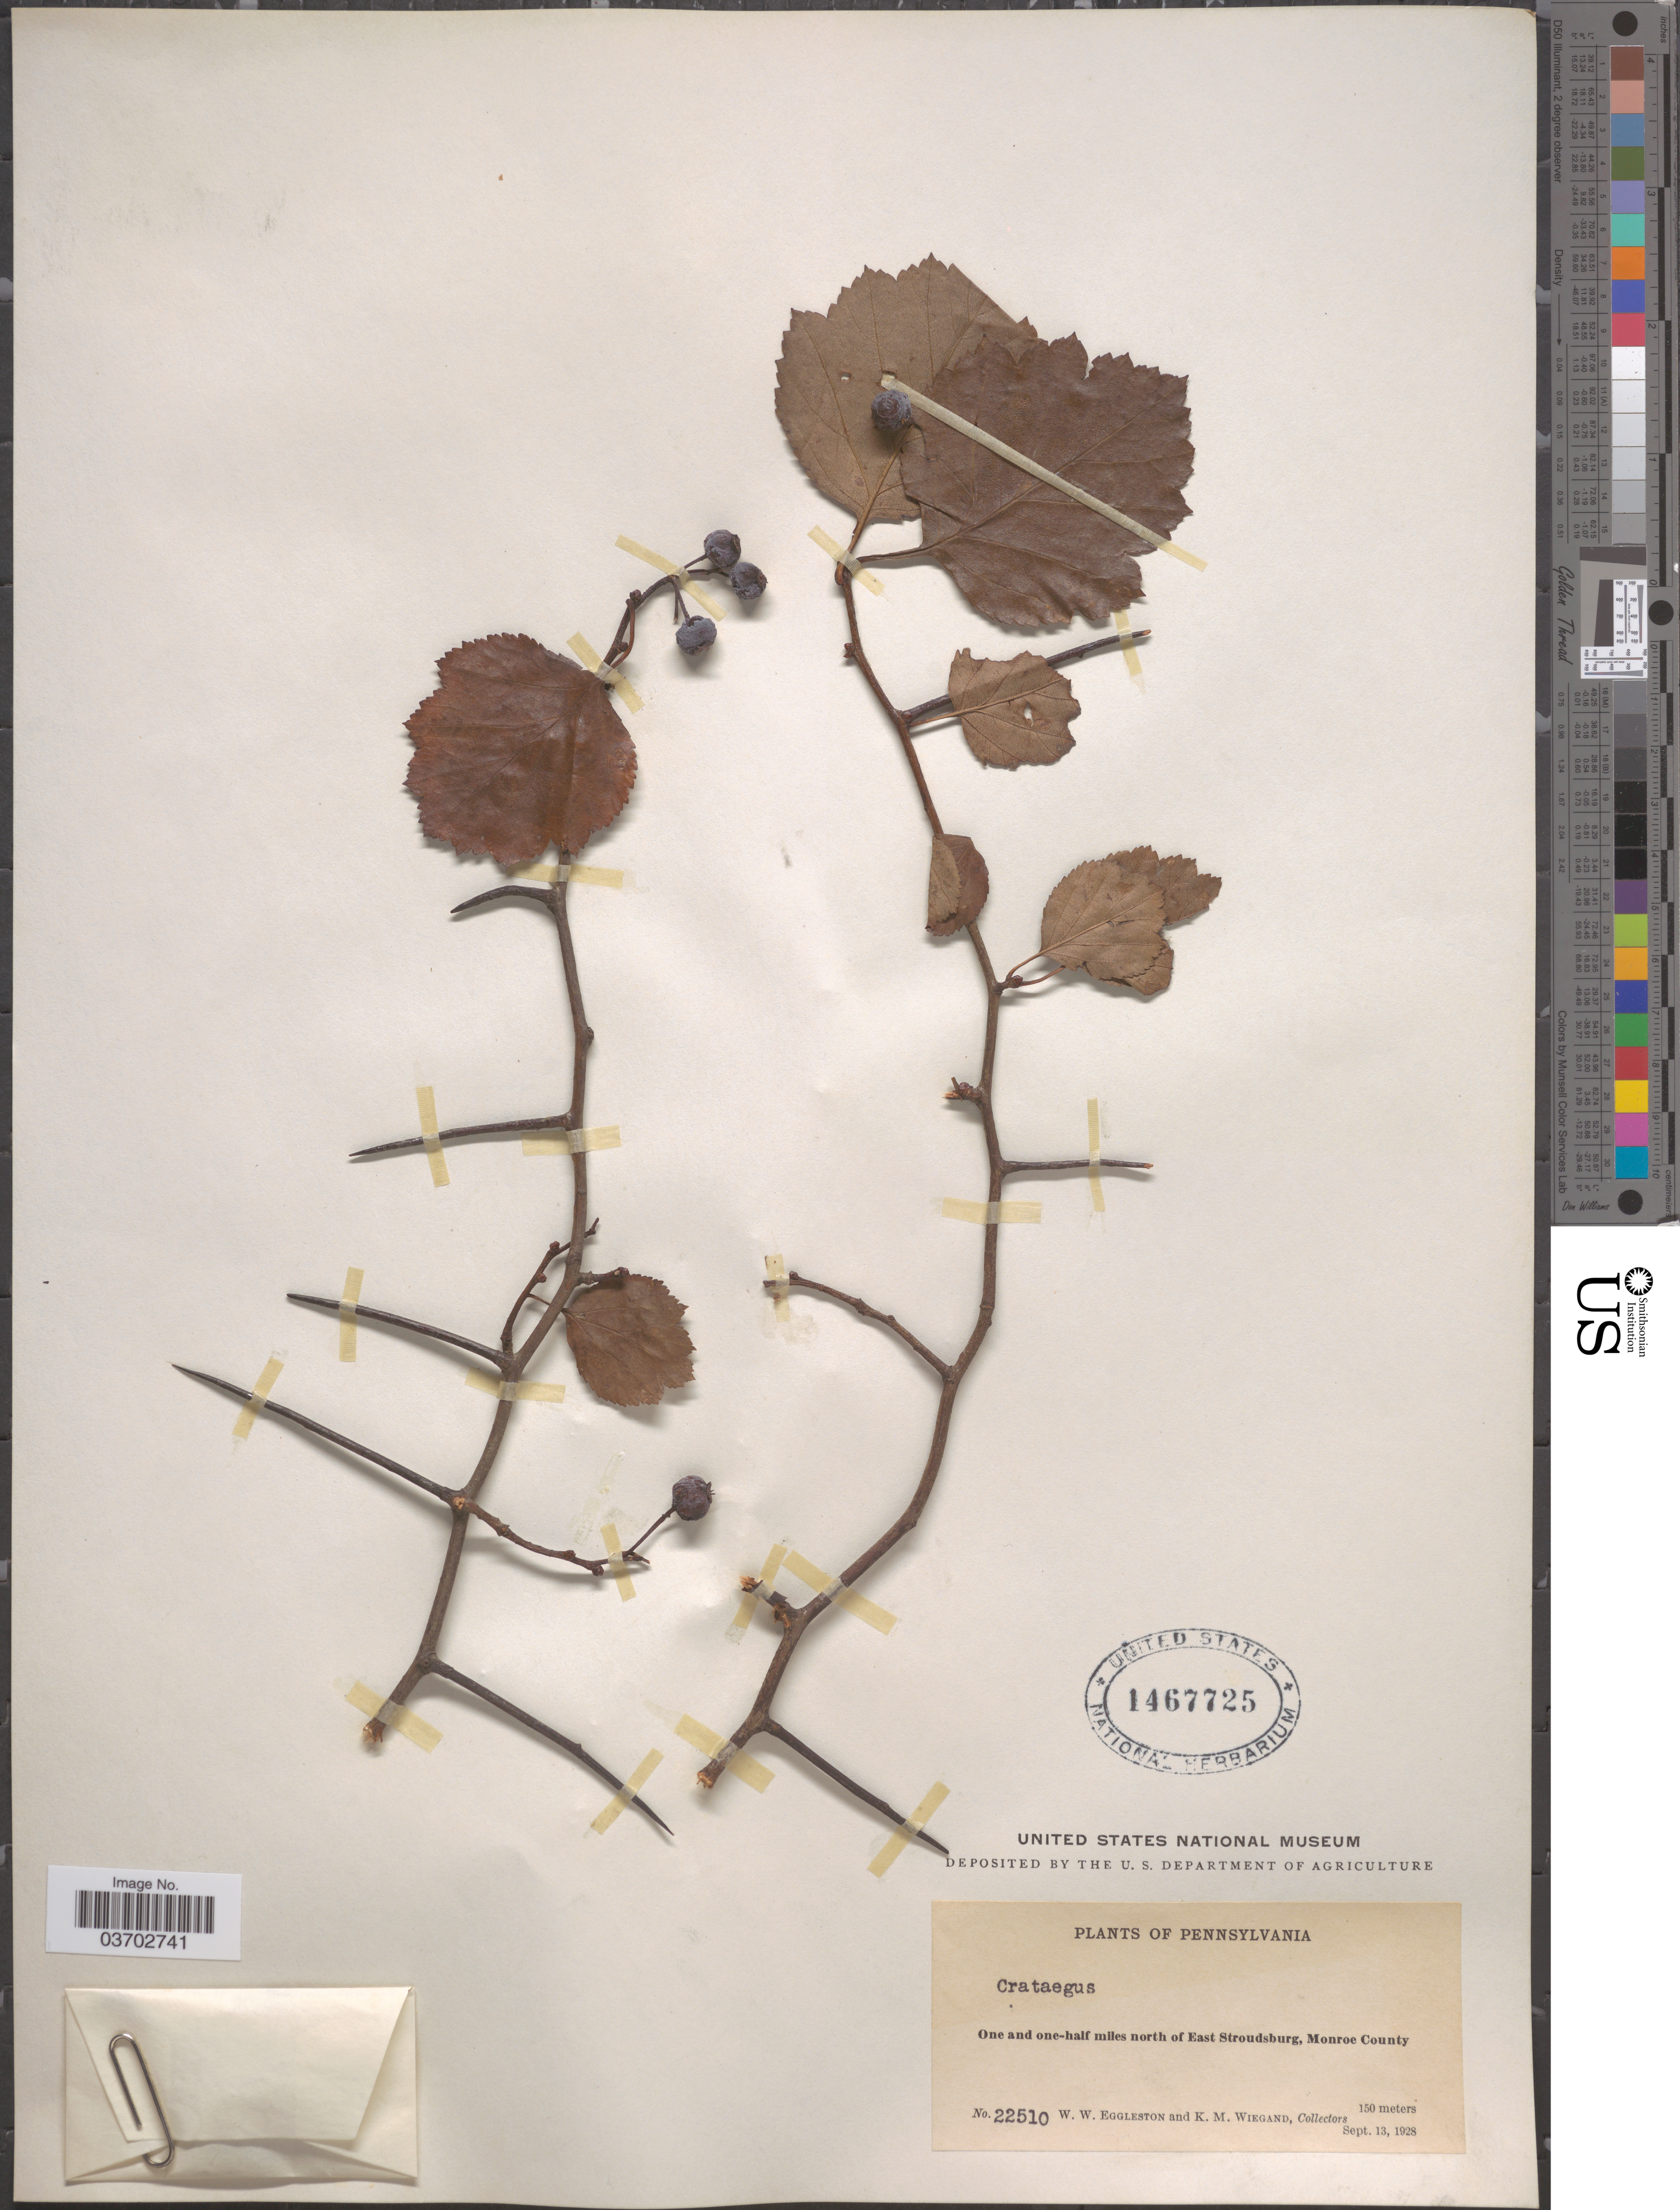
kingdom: Plantae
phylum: Tracheophyta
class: Magnoliopsida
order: Rosales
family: Rosaceae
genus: Crataegus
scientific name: Crataegus sp.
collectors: W. W. Eggleston & K. M. Wiegand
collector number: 22510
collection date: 1928-09-13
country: United States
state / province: Pennsylvania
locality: One and one-half miles north of East Stroudsburg, Monroe County.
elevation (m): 150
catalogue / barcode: US 1467725